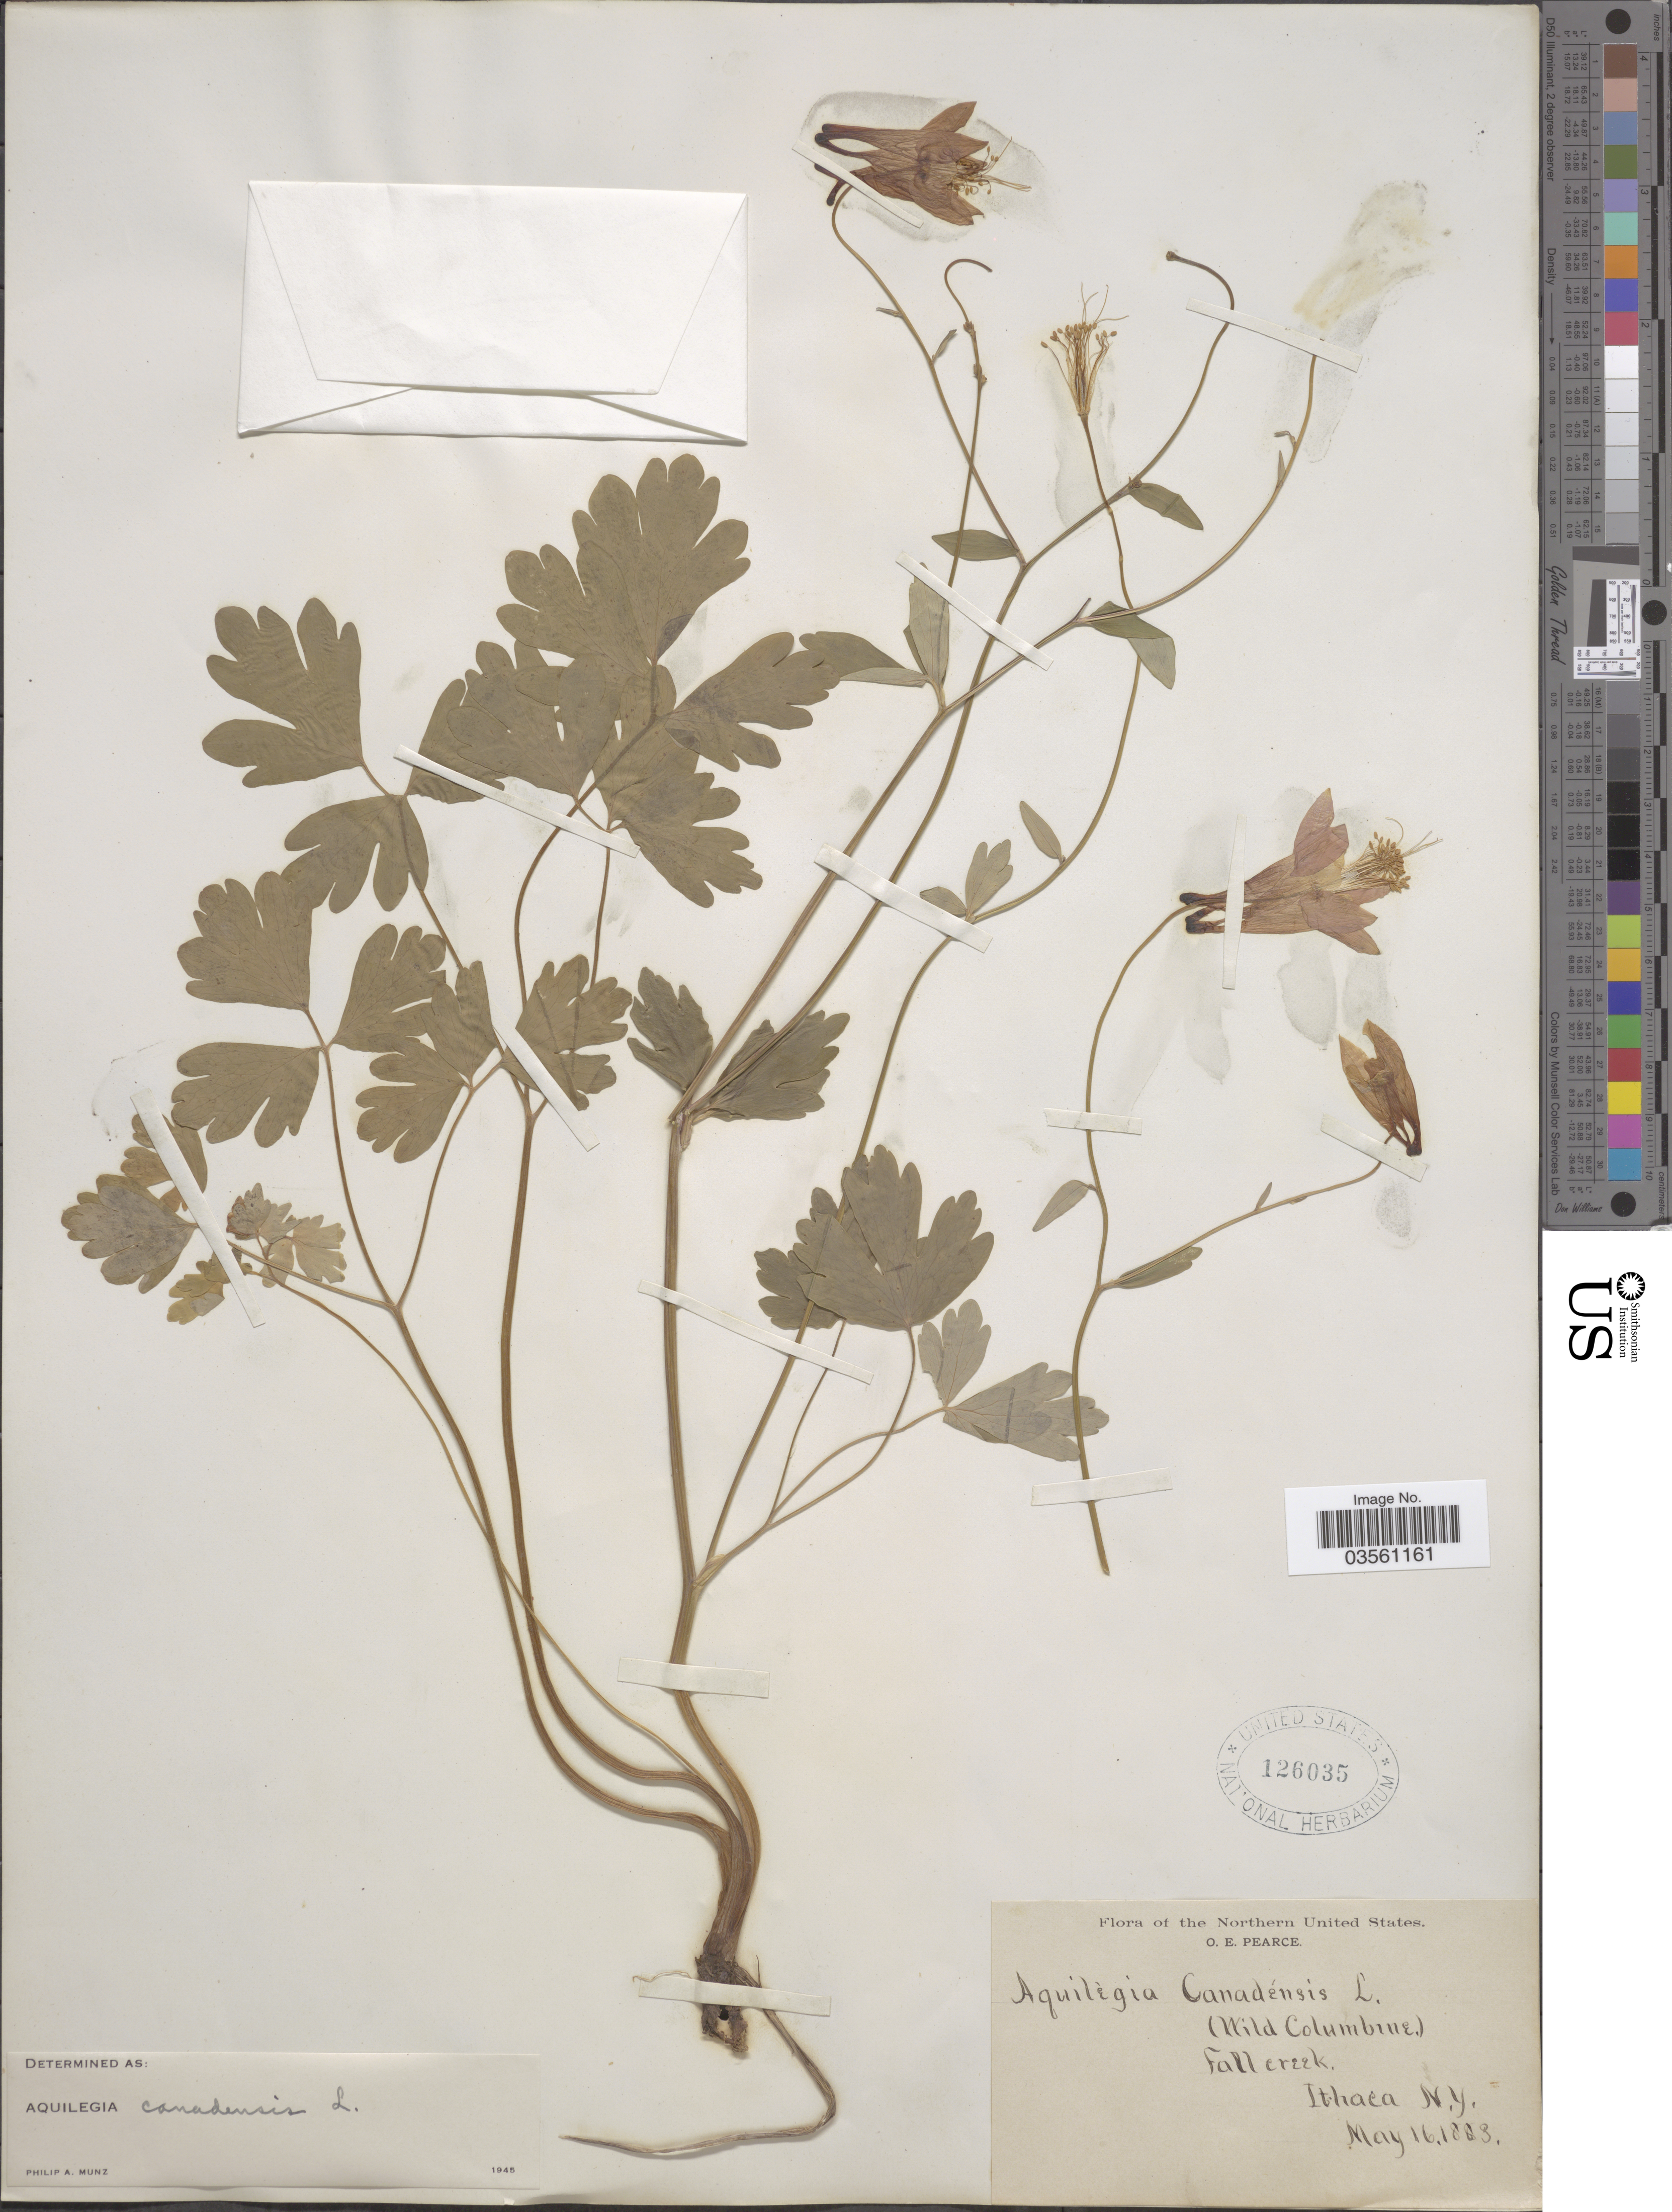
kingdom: Plantae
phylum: Tracheophyta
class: Magnoliopsida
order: Ranunculales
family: Ranunculaceae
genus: Aquilegia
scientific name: Aquilegia canadensis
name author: L.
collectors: O. E. Pearce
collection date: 1883-05-16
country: United States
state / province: New York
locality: Northern United States. Fall Creek, Ithaca.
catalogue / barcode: US 126035